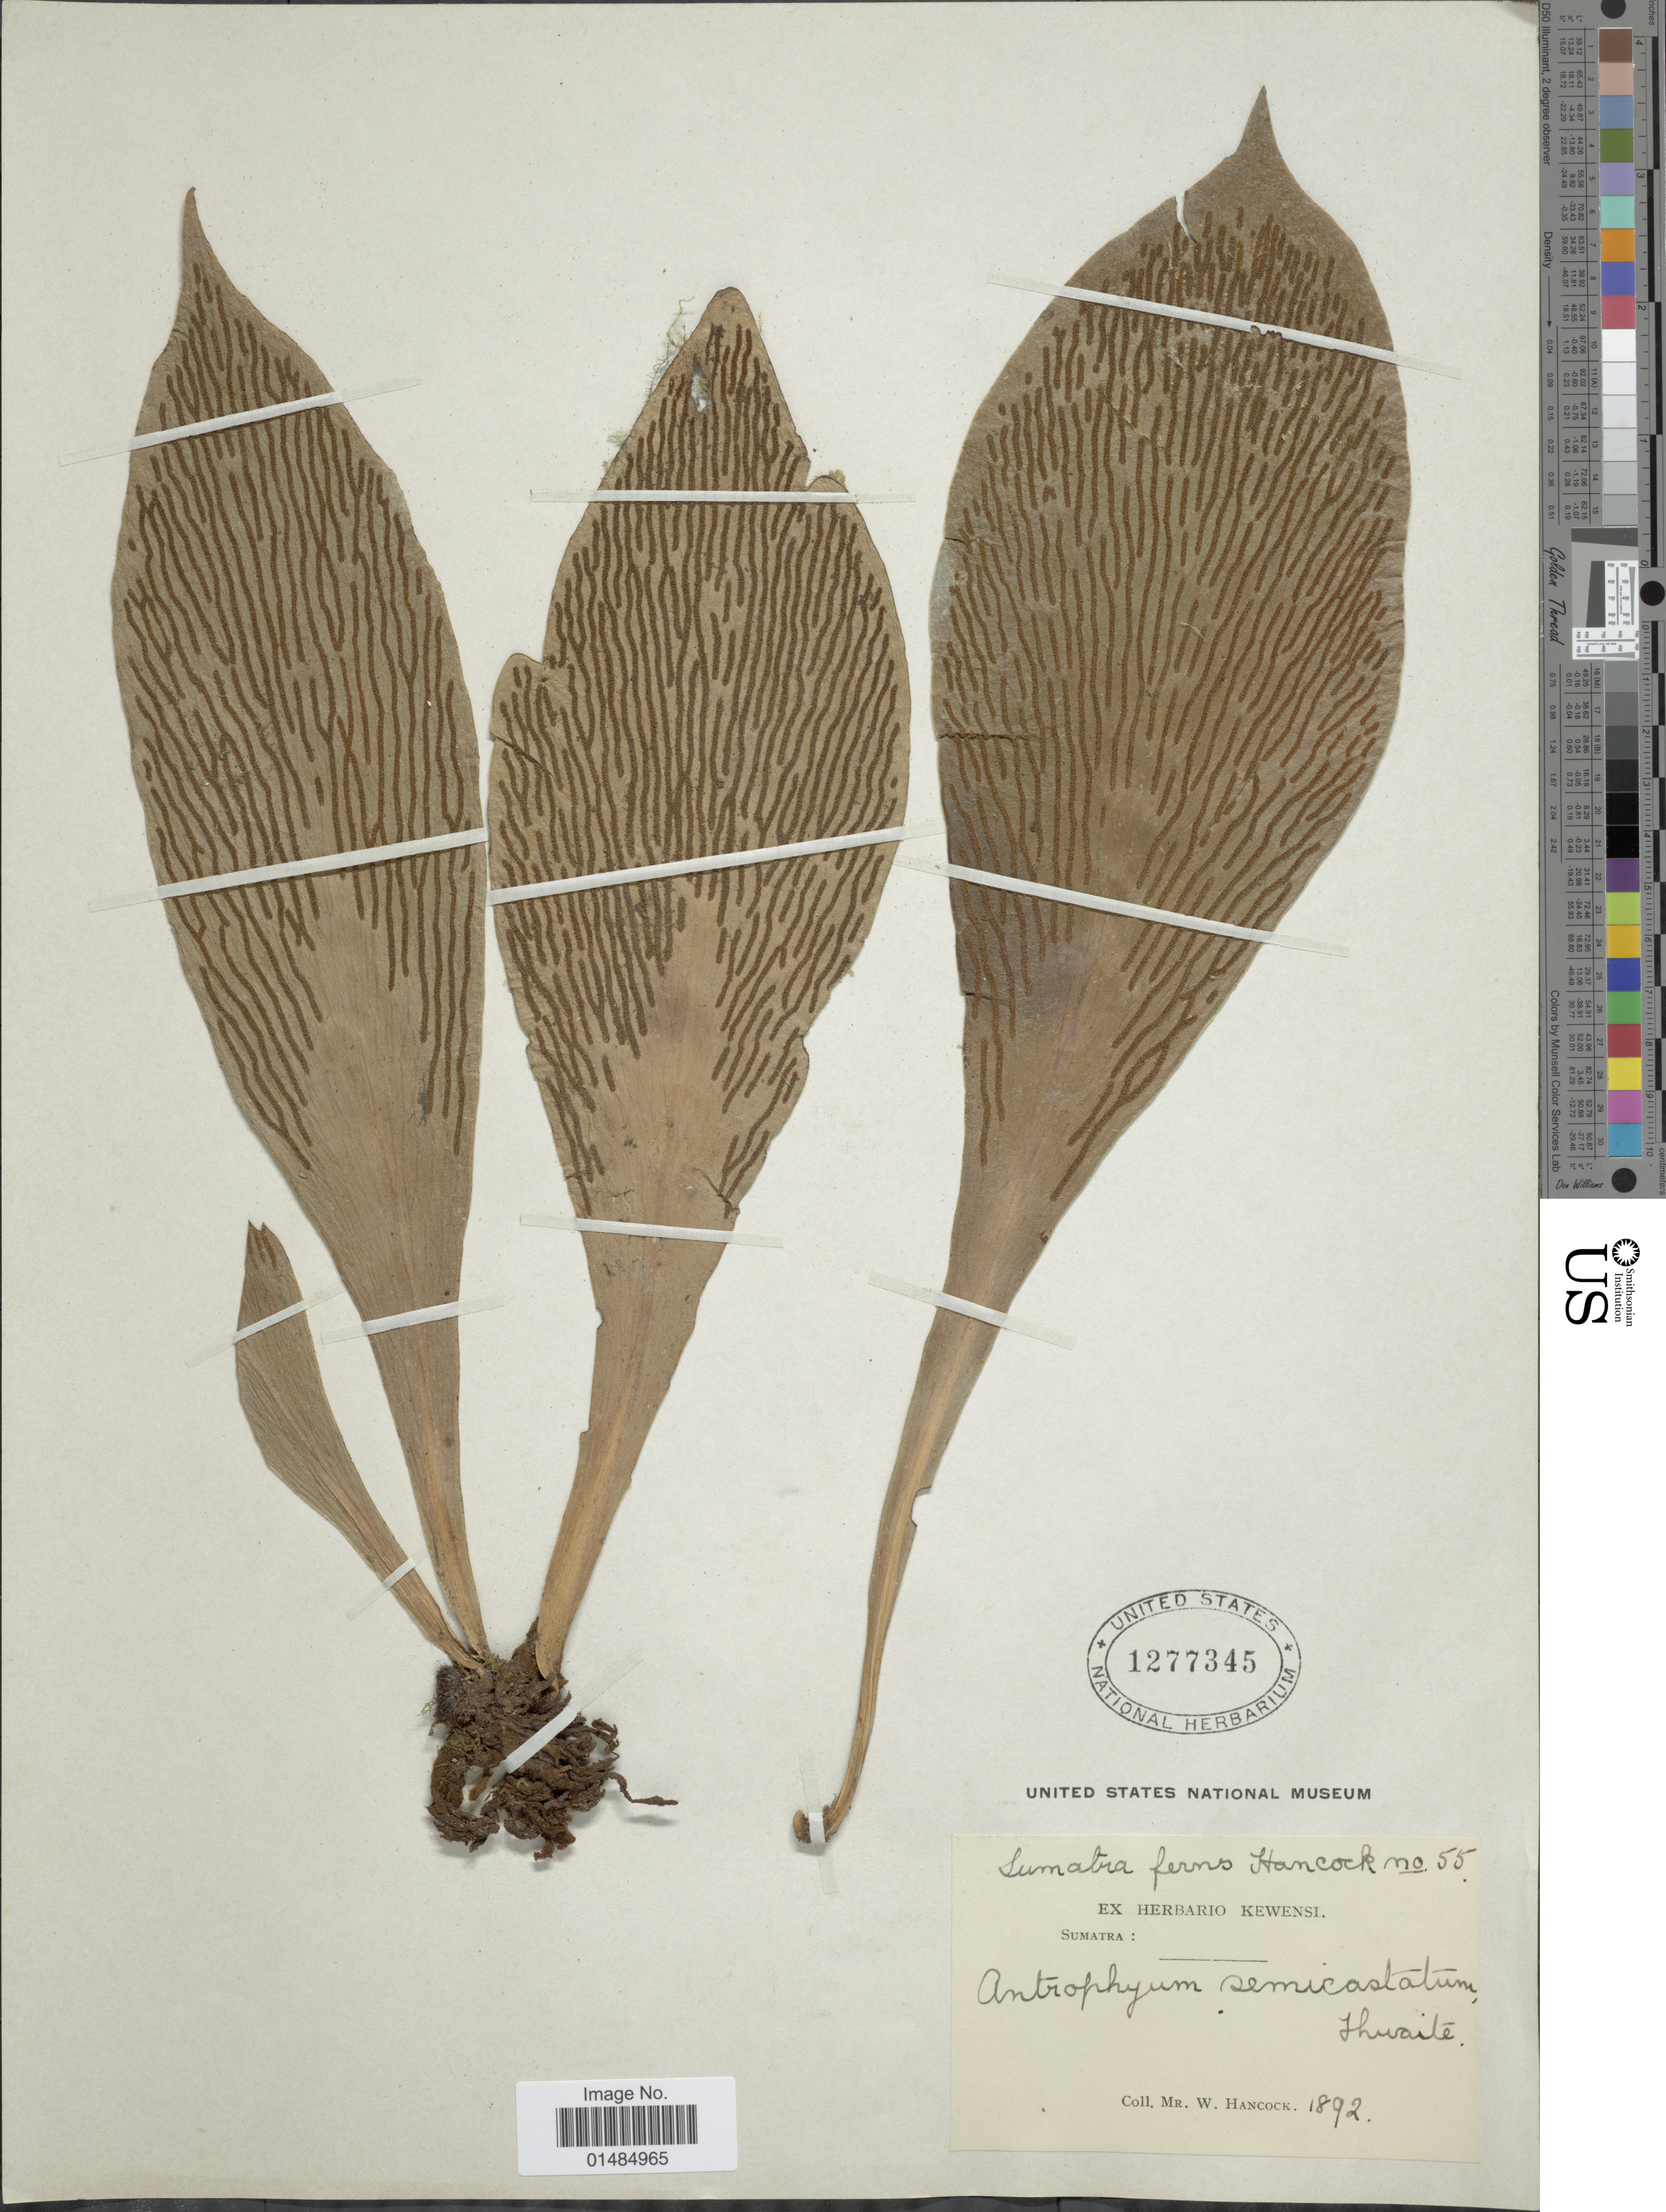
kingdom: Plantae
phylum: Tracheophyta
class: Polypodiopsida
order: Polypodiales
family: Pteridaceae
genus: Antrophyum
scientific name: Antrophyum semicostatum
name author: Blume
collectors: W. Hancock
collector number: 55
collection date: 1892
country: Indonesia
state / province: Sumatra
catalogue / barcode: US 1277345